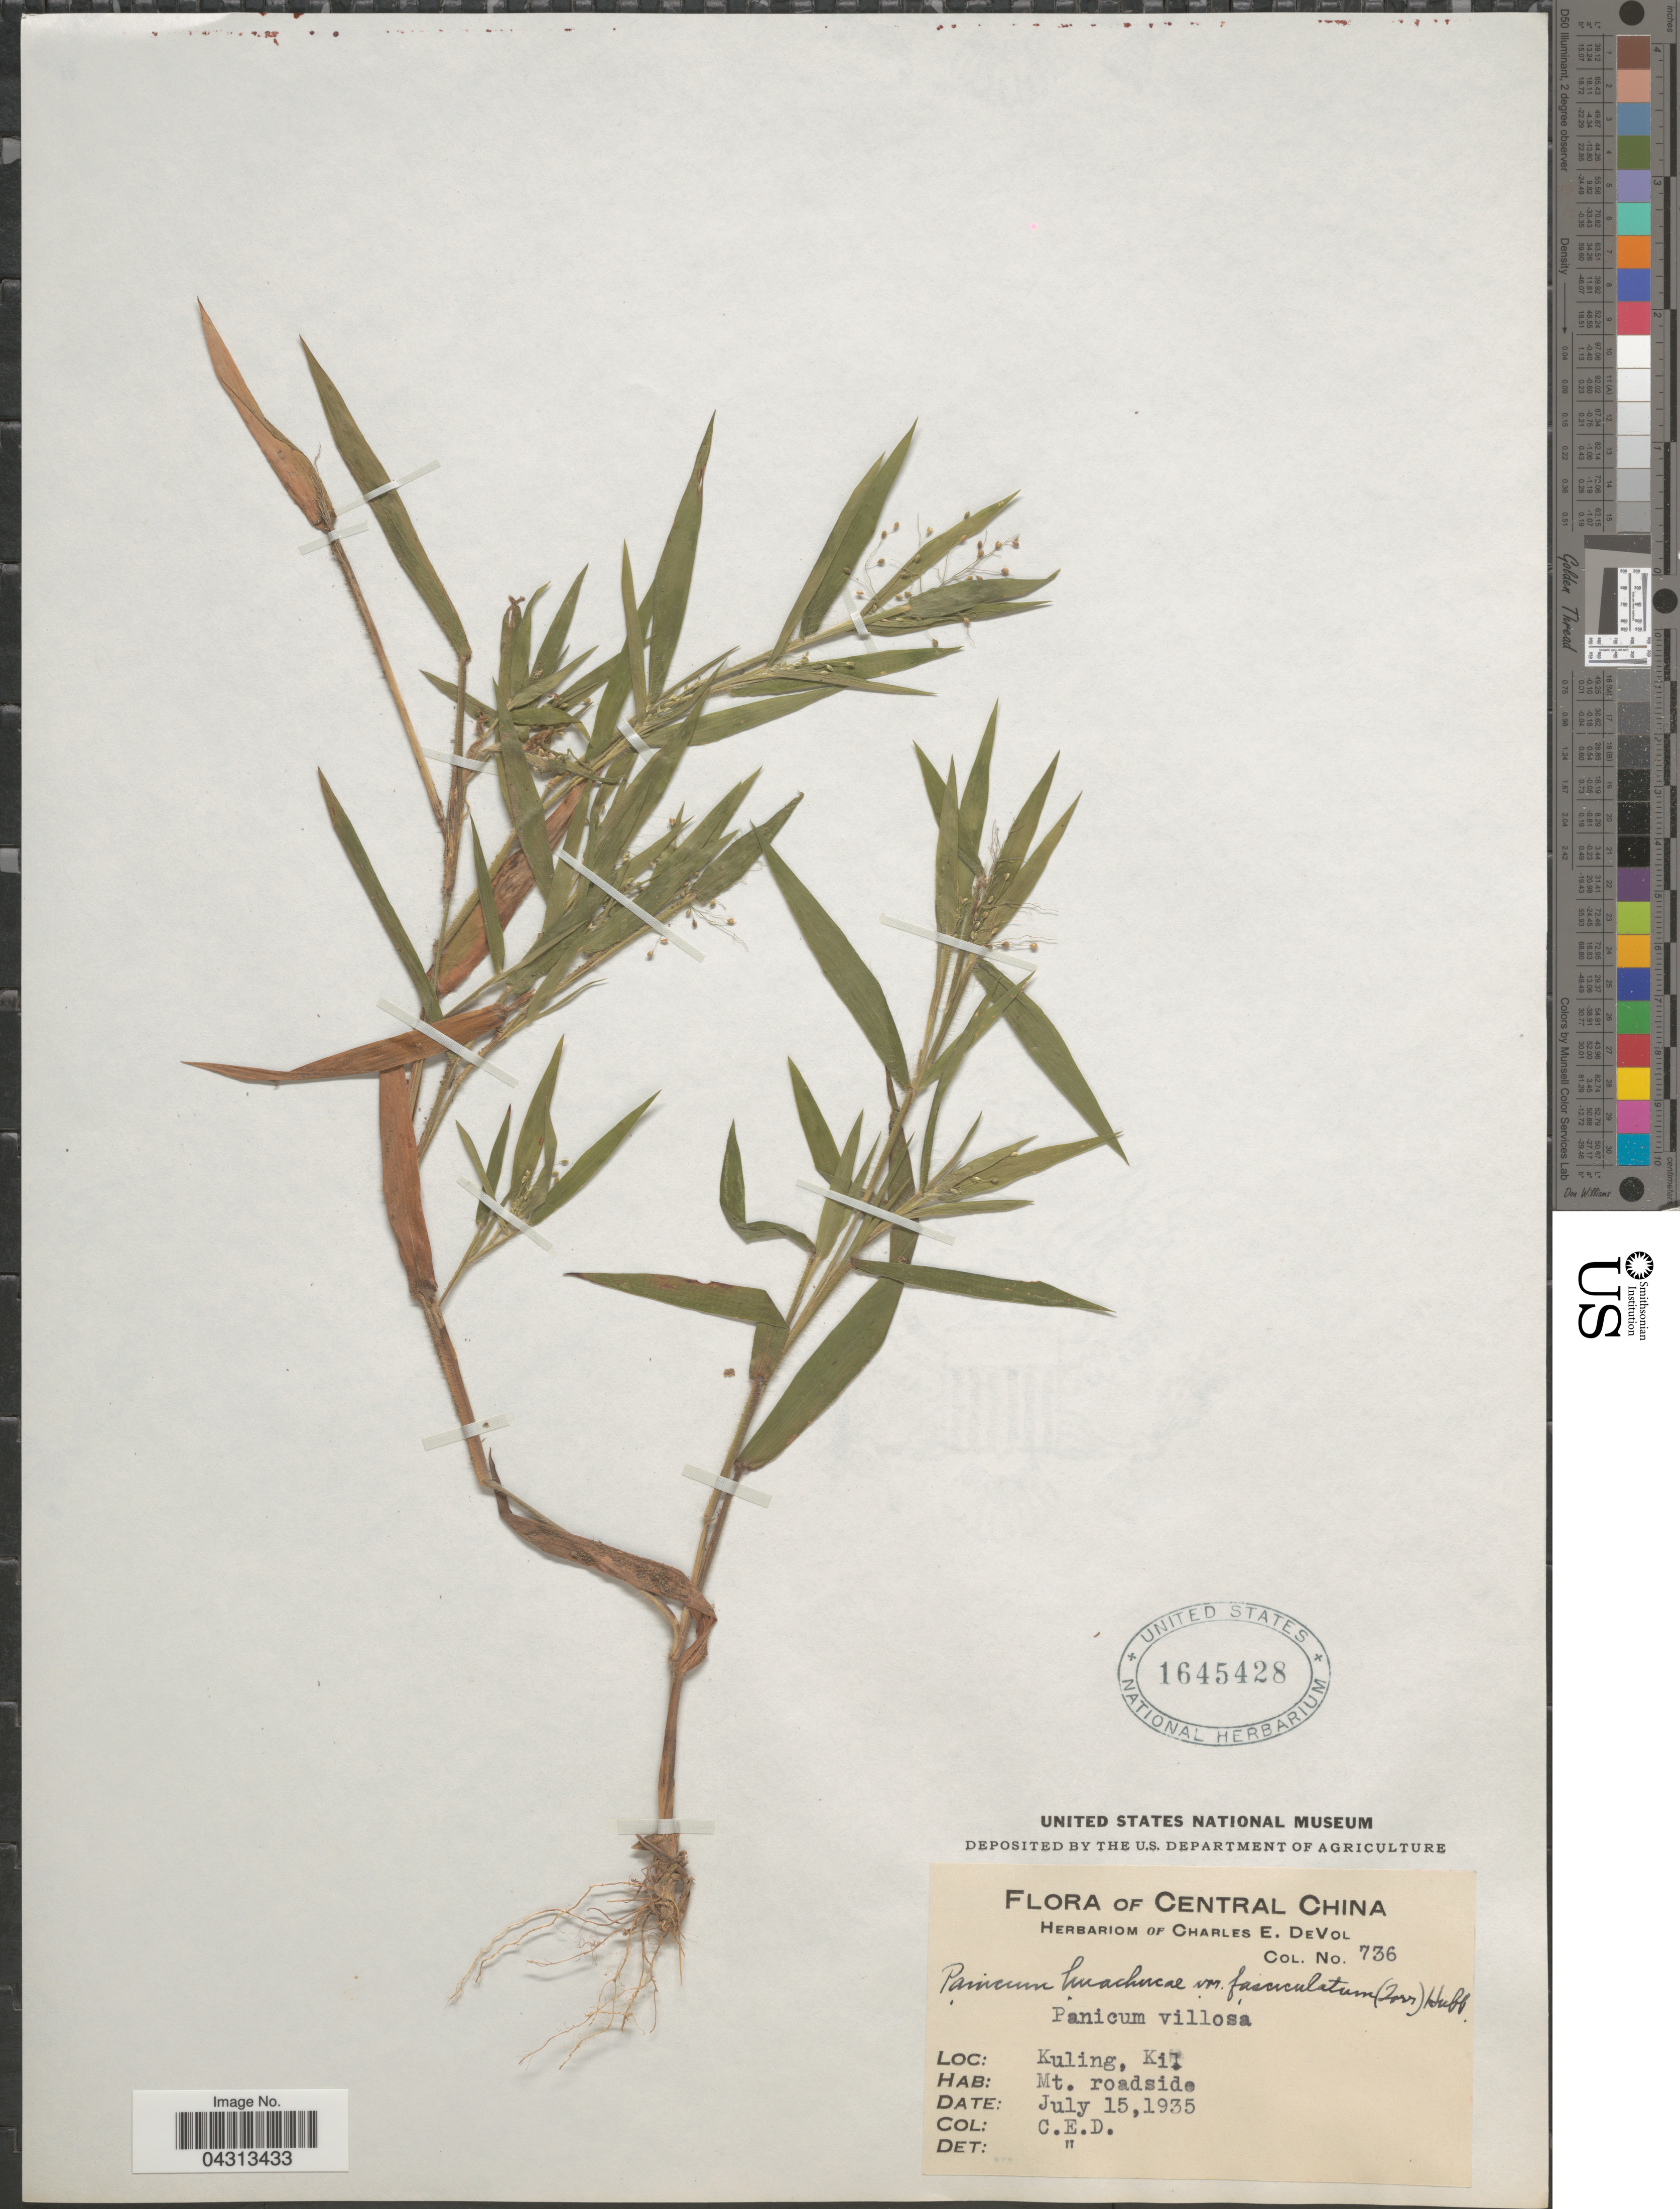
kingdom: Plantae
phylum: Tracheophyta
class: Liliopsida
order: Poales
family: Poaceae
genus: Dichanthelium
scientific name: Dichanthelium acuminatum var. fasciculatum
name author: (Torr.) Freckmann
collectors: C. E. De Vol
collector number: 736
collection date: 1935-07-15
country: China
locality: Central China. Kuling, Ki. Mt. roadside.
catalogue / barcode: US 1645428